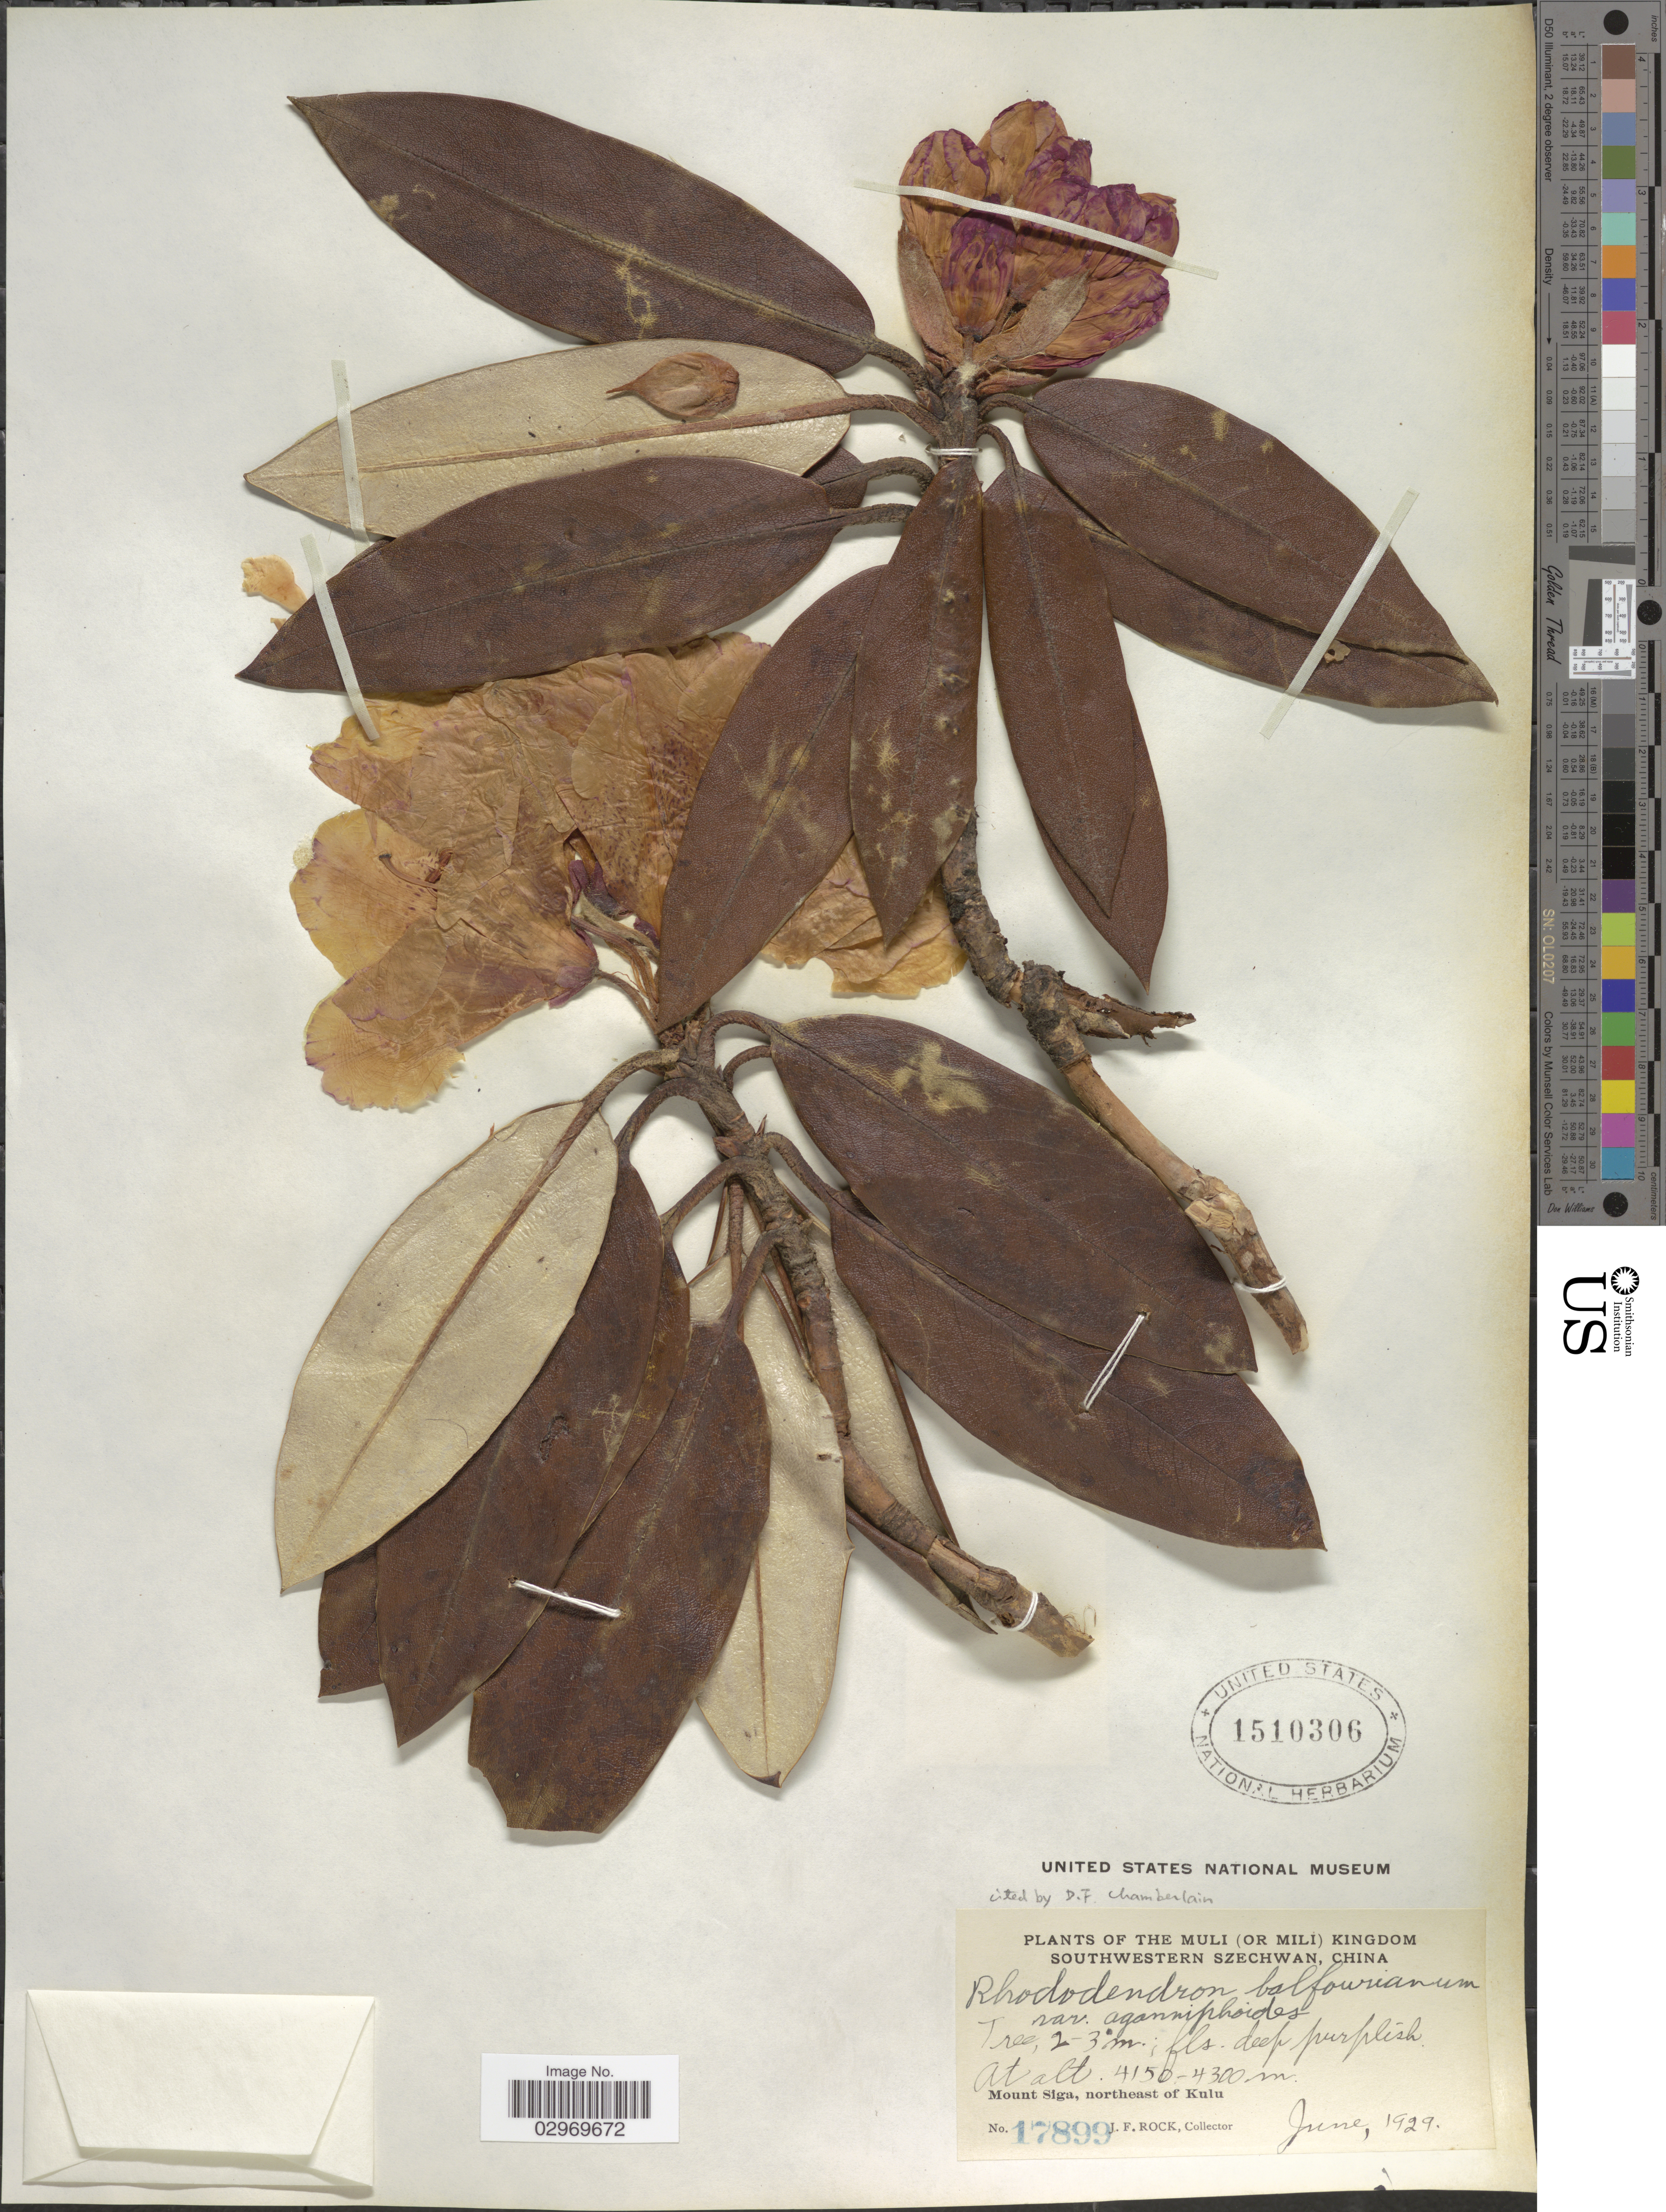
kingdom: Plantae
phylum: Tracheophyta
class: Magnoliopsida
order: Ericales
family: Ericaceae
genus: Rhododendron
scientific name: Rhododendron balfourianum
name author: Diels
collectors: J. Rock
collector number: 17899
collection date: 1929-06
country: China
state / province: Sichuan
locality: The Muli (or Mili) Kingdom, Southwestern Szechwan. Mount Siga, northeast of Kulu.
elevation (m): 4150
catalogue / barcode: US 1510306